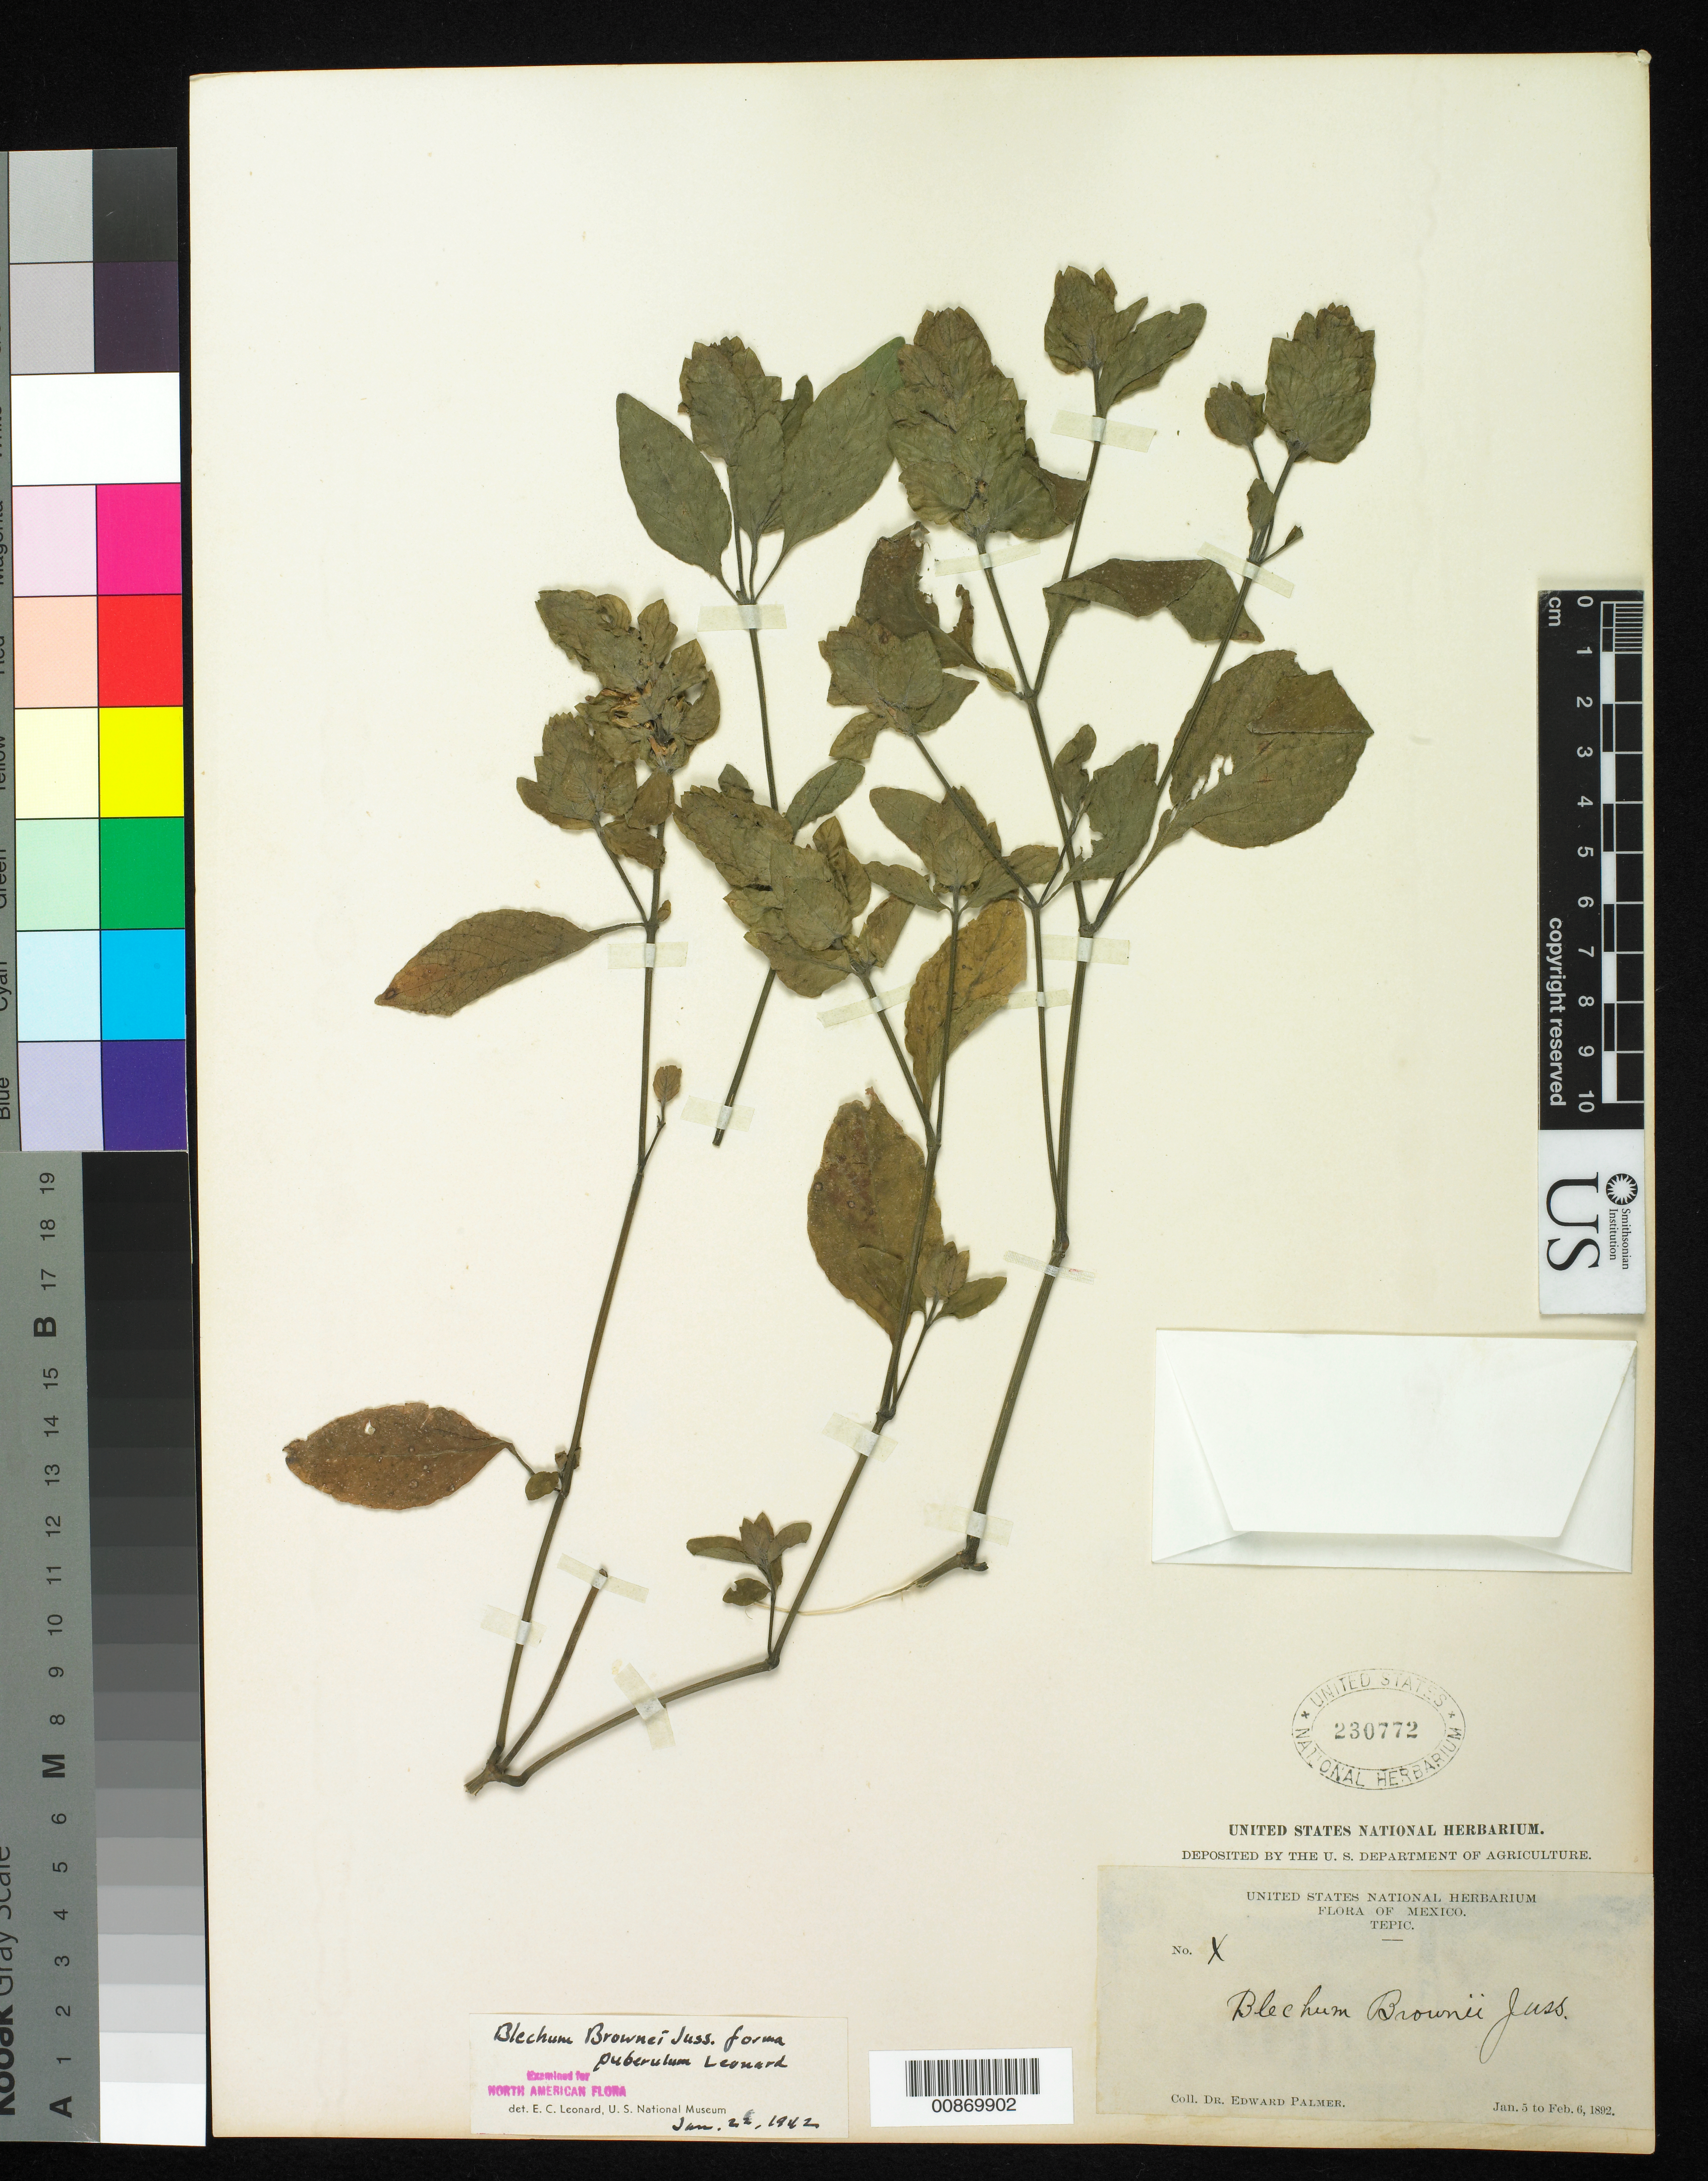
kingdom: Plantae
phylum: Tracheophyta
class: Magnoliopsida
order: Lamiales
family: Acanthaceae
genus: Blechum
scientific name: Blechum brownei f. puberulum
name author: Leonard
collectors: E. Palmer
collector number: X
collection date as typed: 05 Jan 1892 to 06 Feb 1892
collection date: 1892-01-05/1892-02-06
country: Mexico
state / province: Nayarit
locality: Tepic, Nayarit.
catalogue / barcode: US 230772